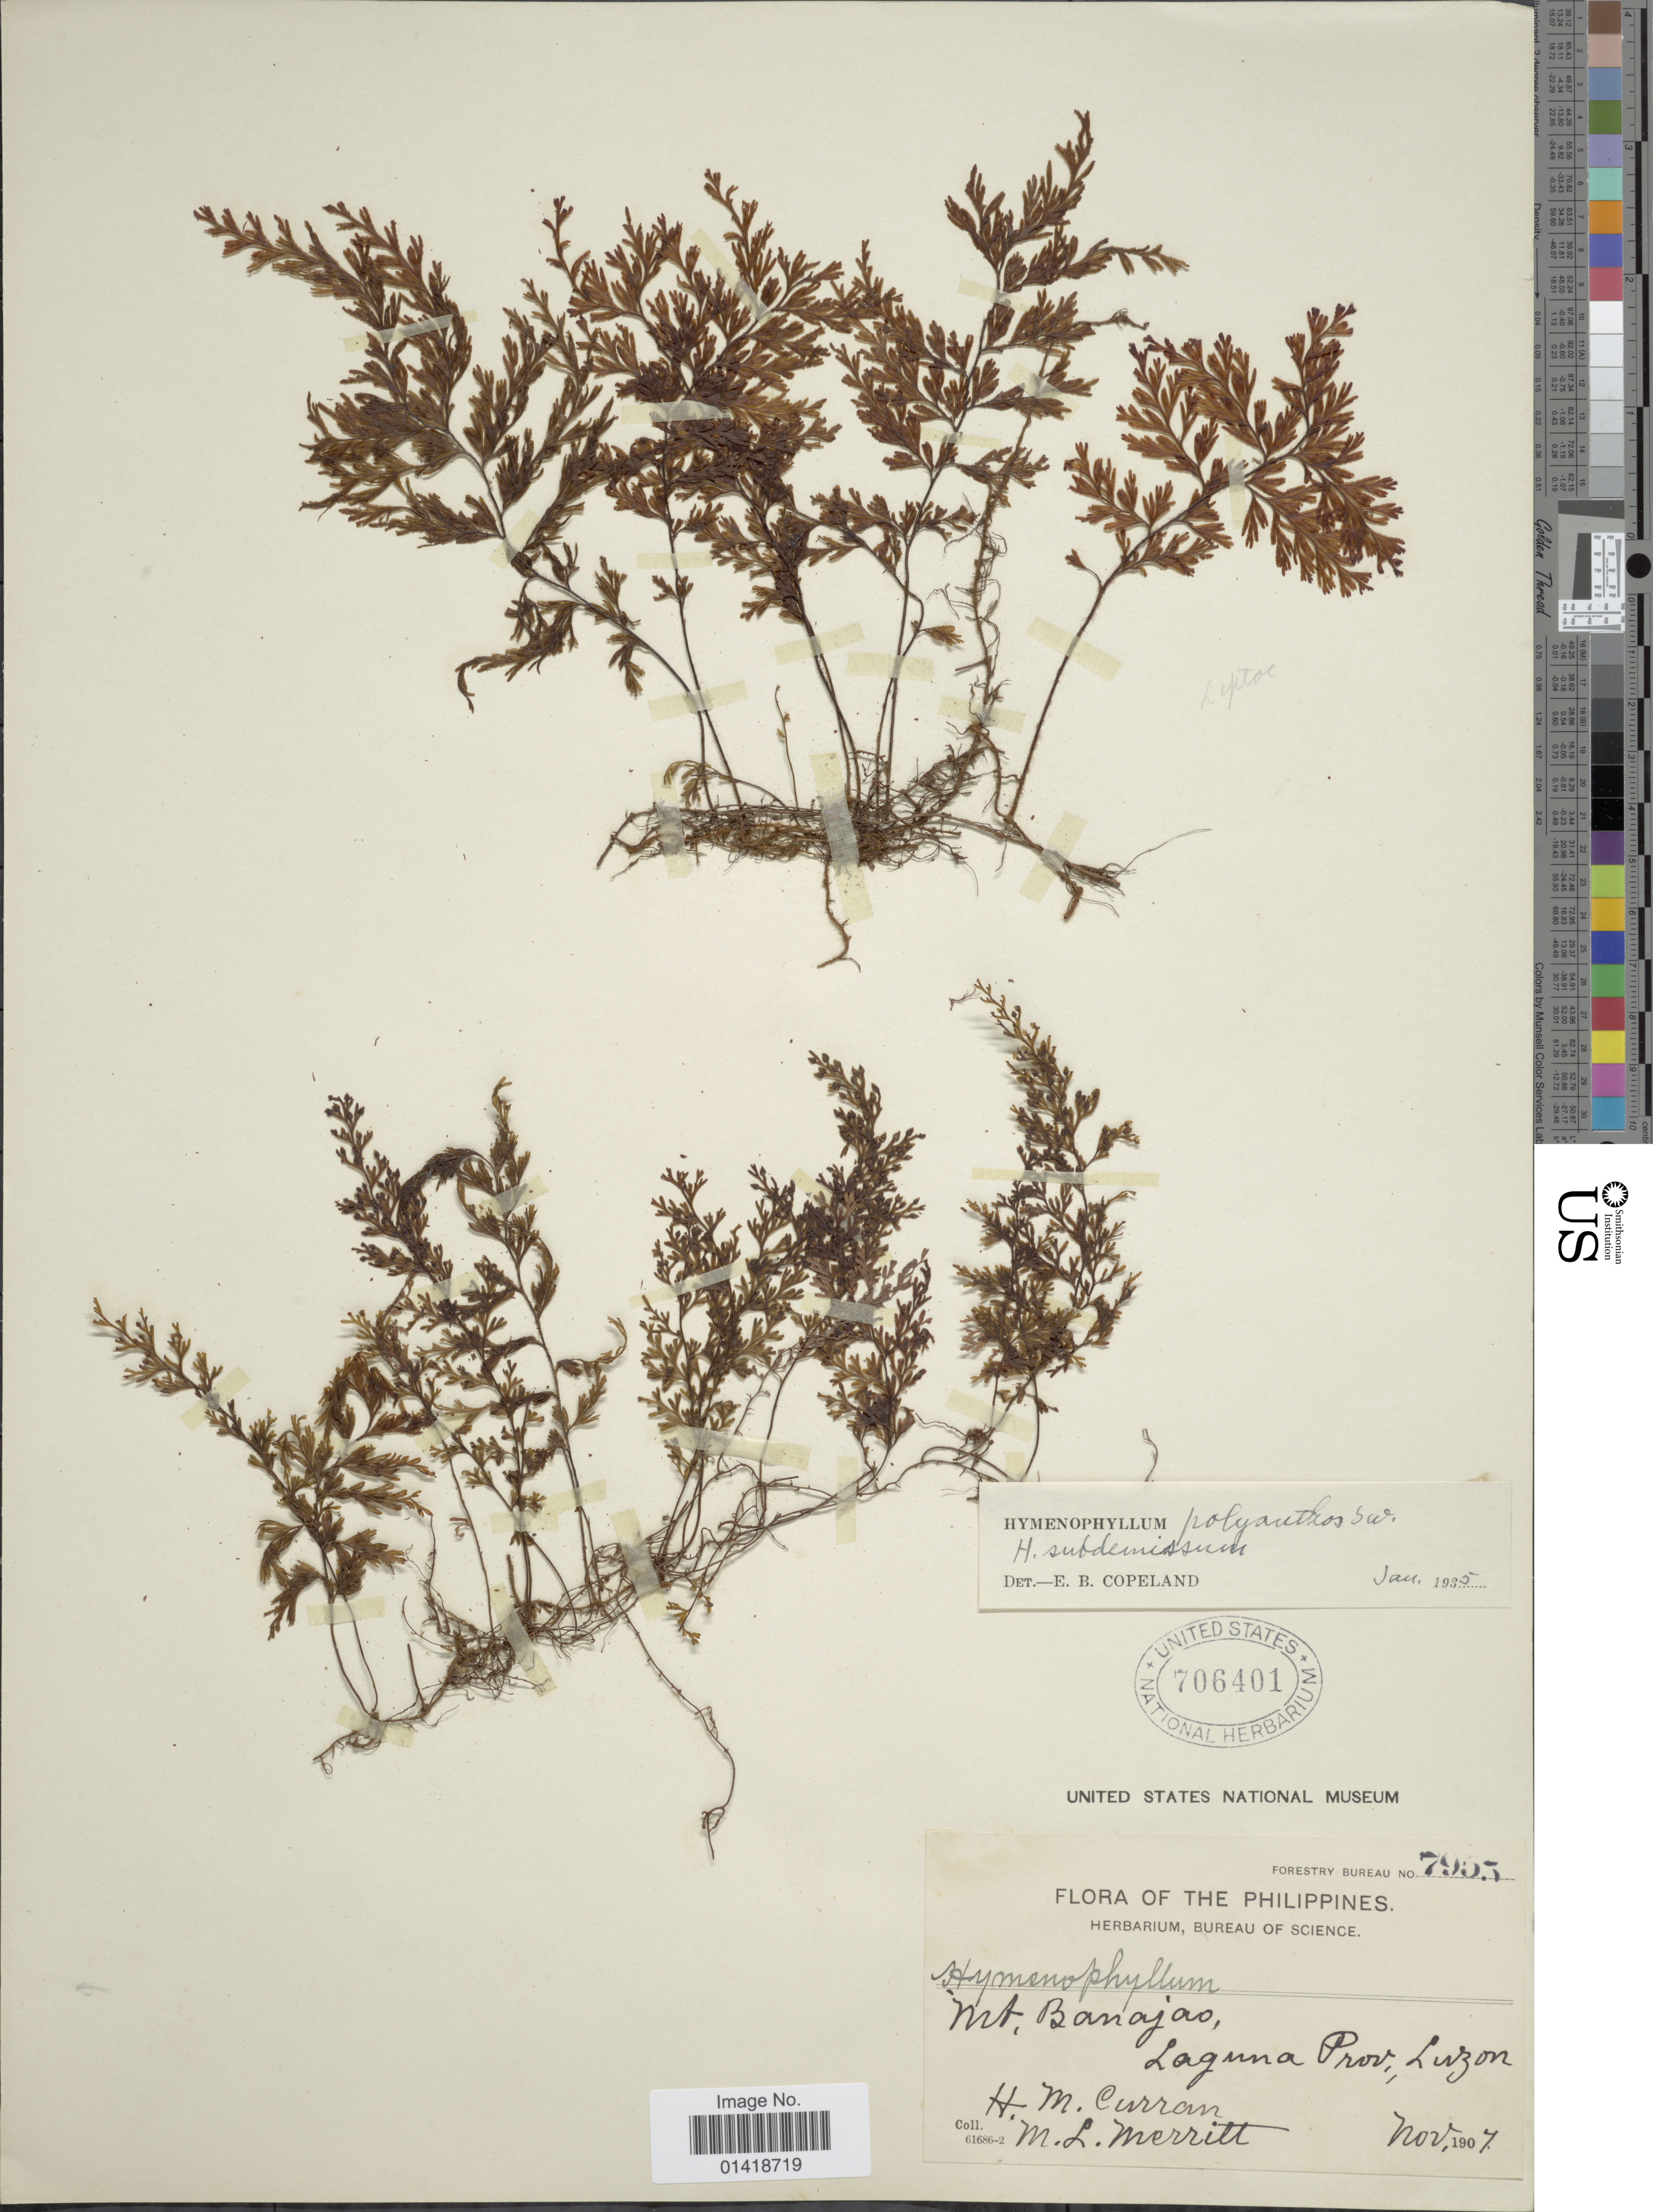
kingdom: Plantae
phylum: Tracheophyta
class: Polypodiopsida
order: Hymenophyllales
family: Hymenophyllaceae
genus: Hymenophyllum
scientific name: Hymenophyllum polyanthos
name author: (Sw.) Sw.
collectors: H. M. Curran & M. L. Merritt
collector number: Forestry Bureau 7955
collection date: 1907-11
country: Philippines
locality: The Philippines. Mt. Banajao. Laguna Prov., Luzon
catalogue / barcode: US 706401